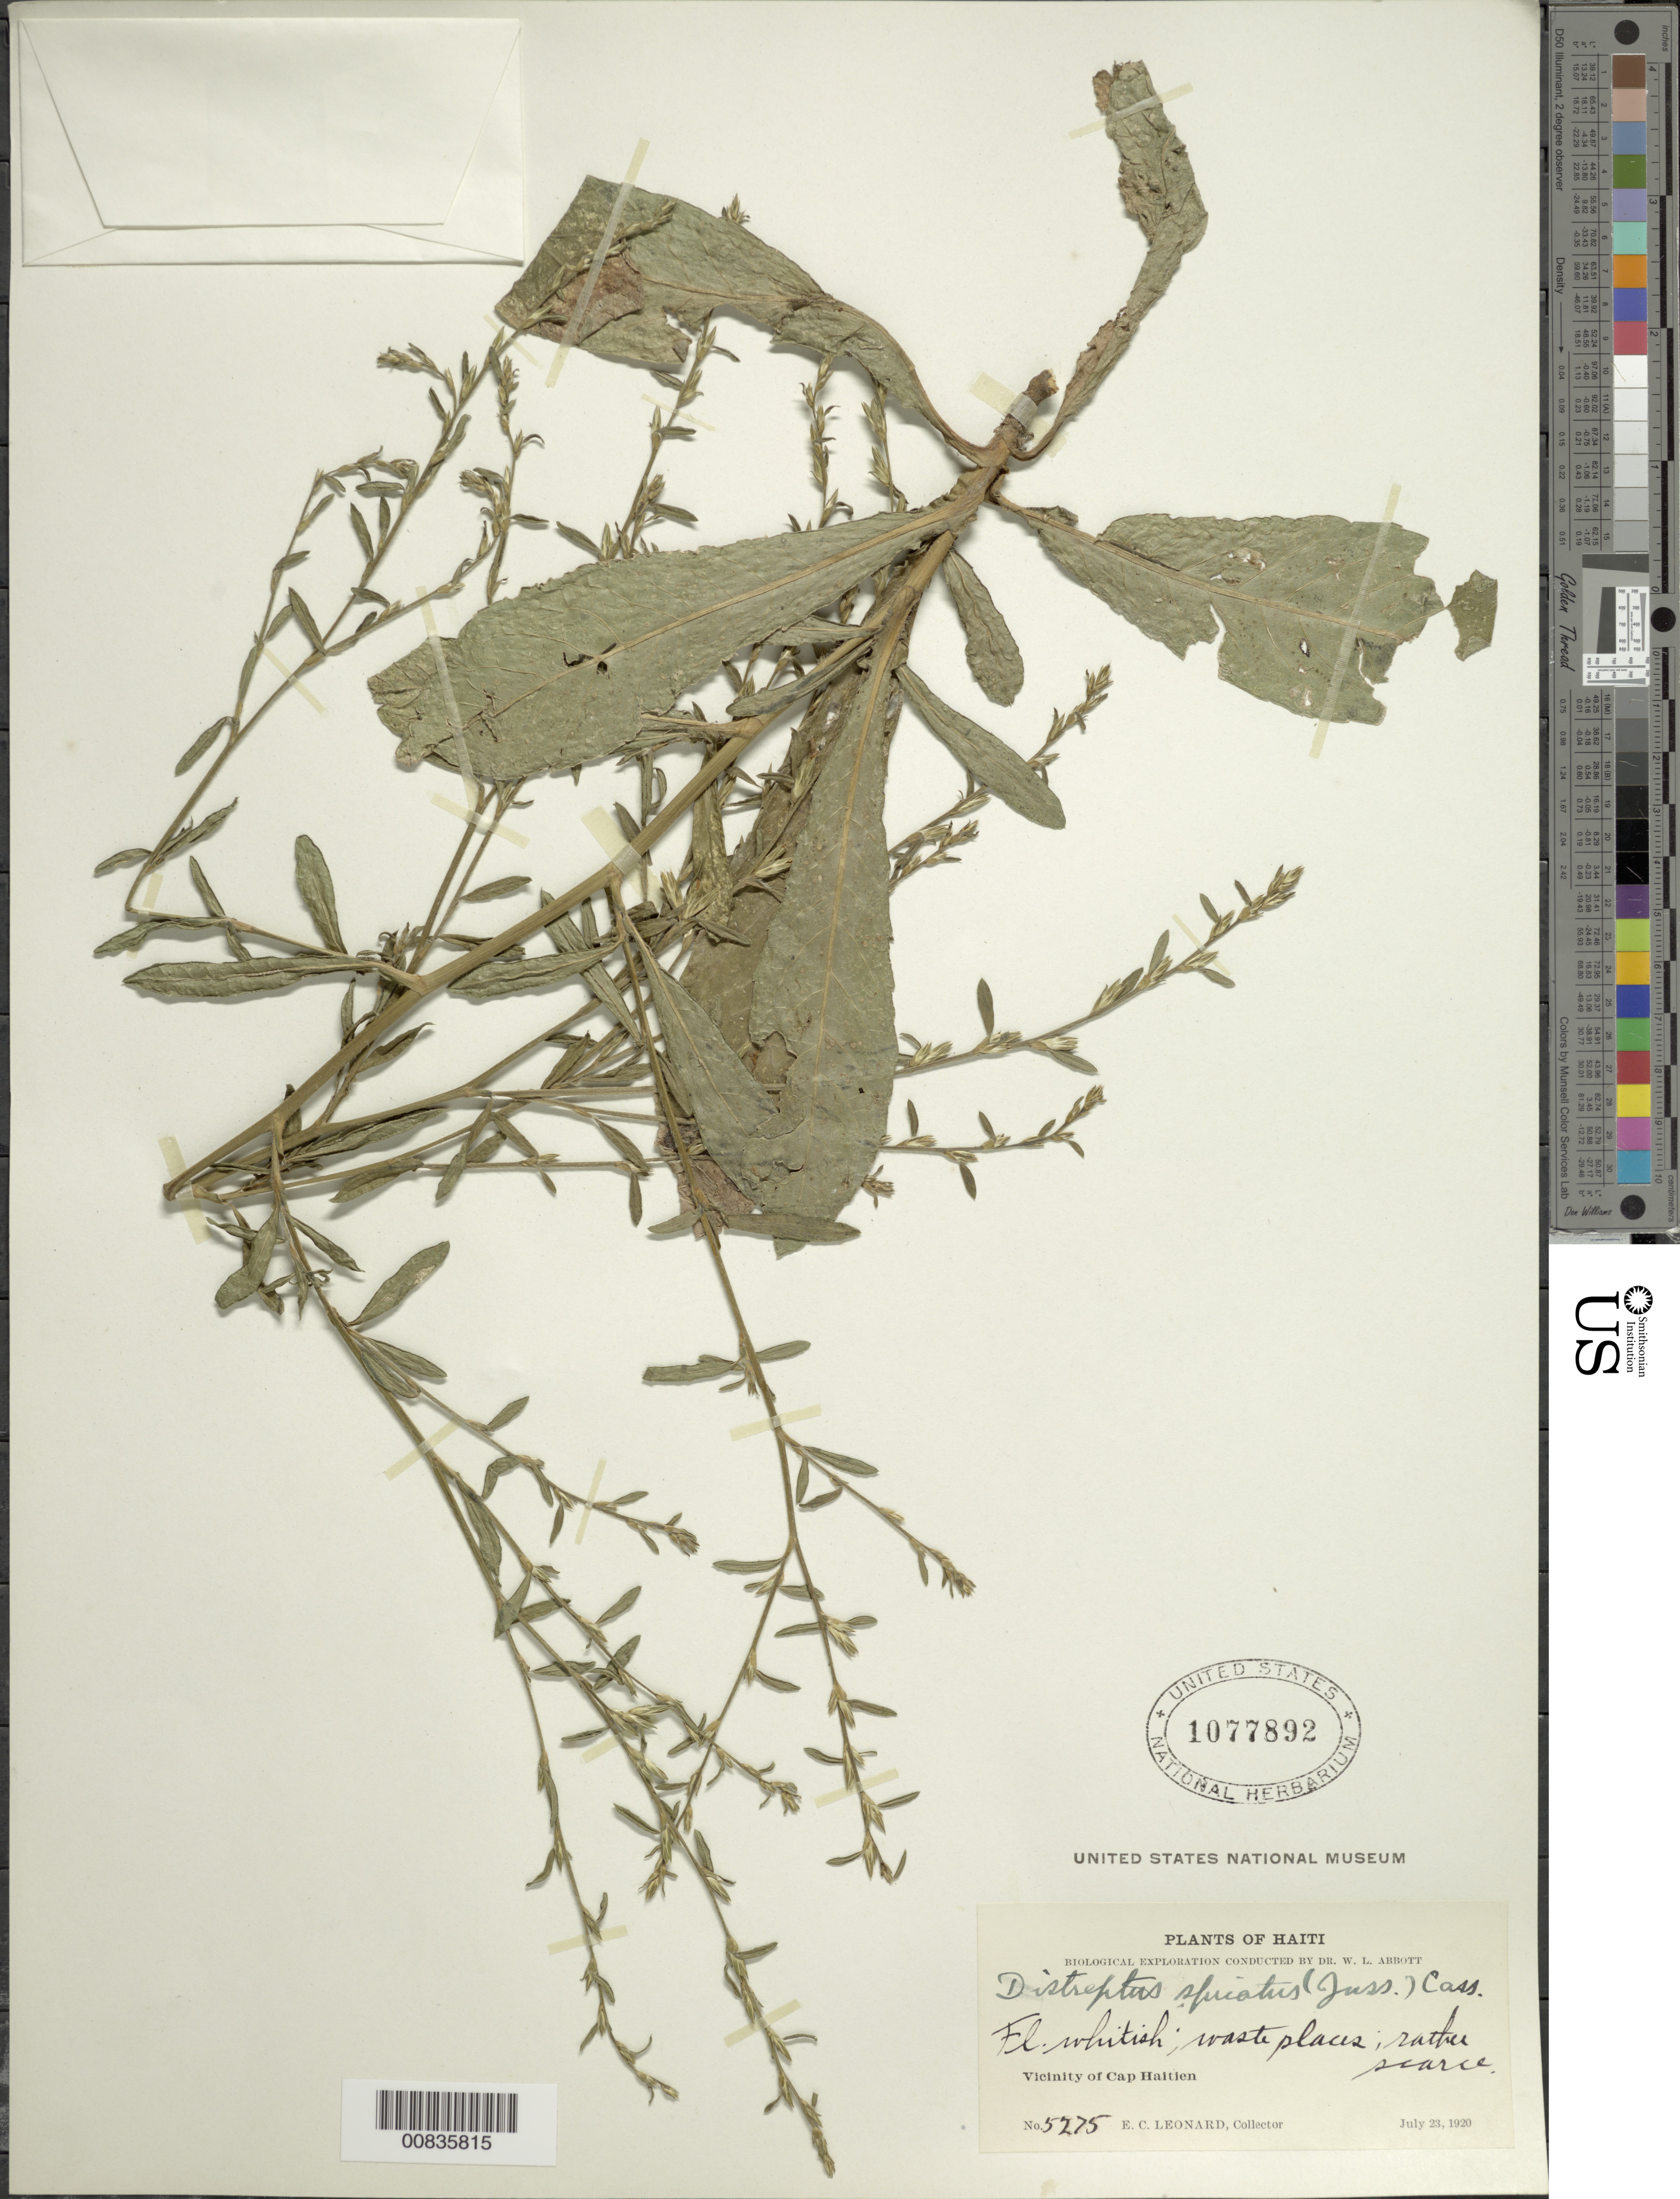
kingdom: Plantae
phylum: Tracheophyta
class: Magnoliopsida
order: Asterales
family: Asteraceae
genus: Pseudelephantopus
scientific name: Pseudelephantopus spicatus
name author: (Juss. ex Aubl.) C.F. Baker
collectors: E. C. Leonard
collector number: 5275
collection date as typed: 23 Jul 1920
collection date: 1920-07-23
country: Haiti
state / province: Nord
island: Hispaniola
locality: Vicinity of Cap Haitien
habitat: Waste places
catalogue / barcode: US 1077892